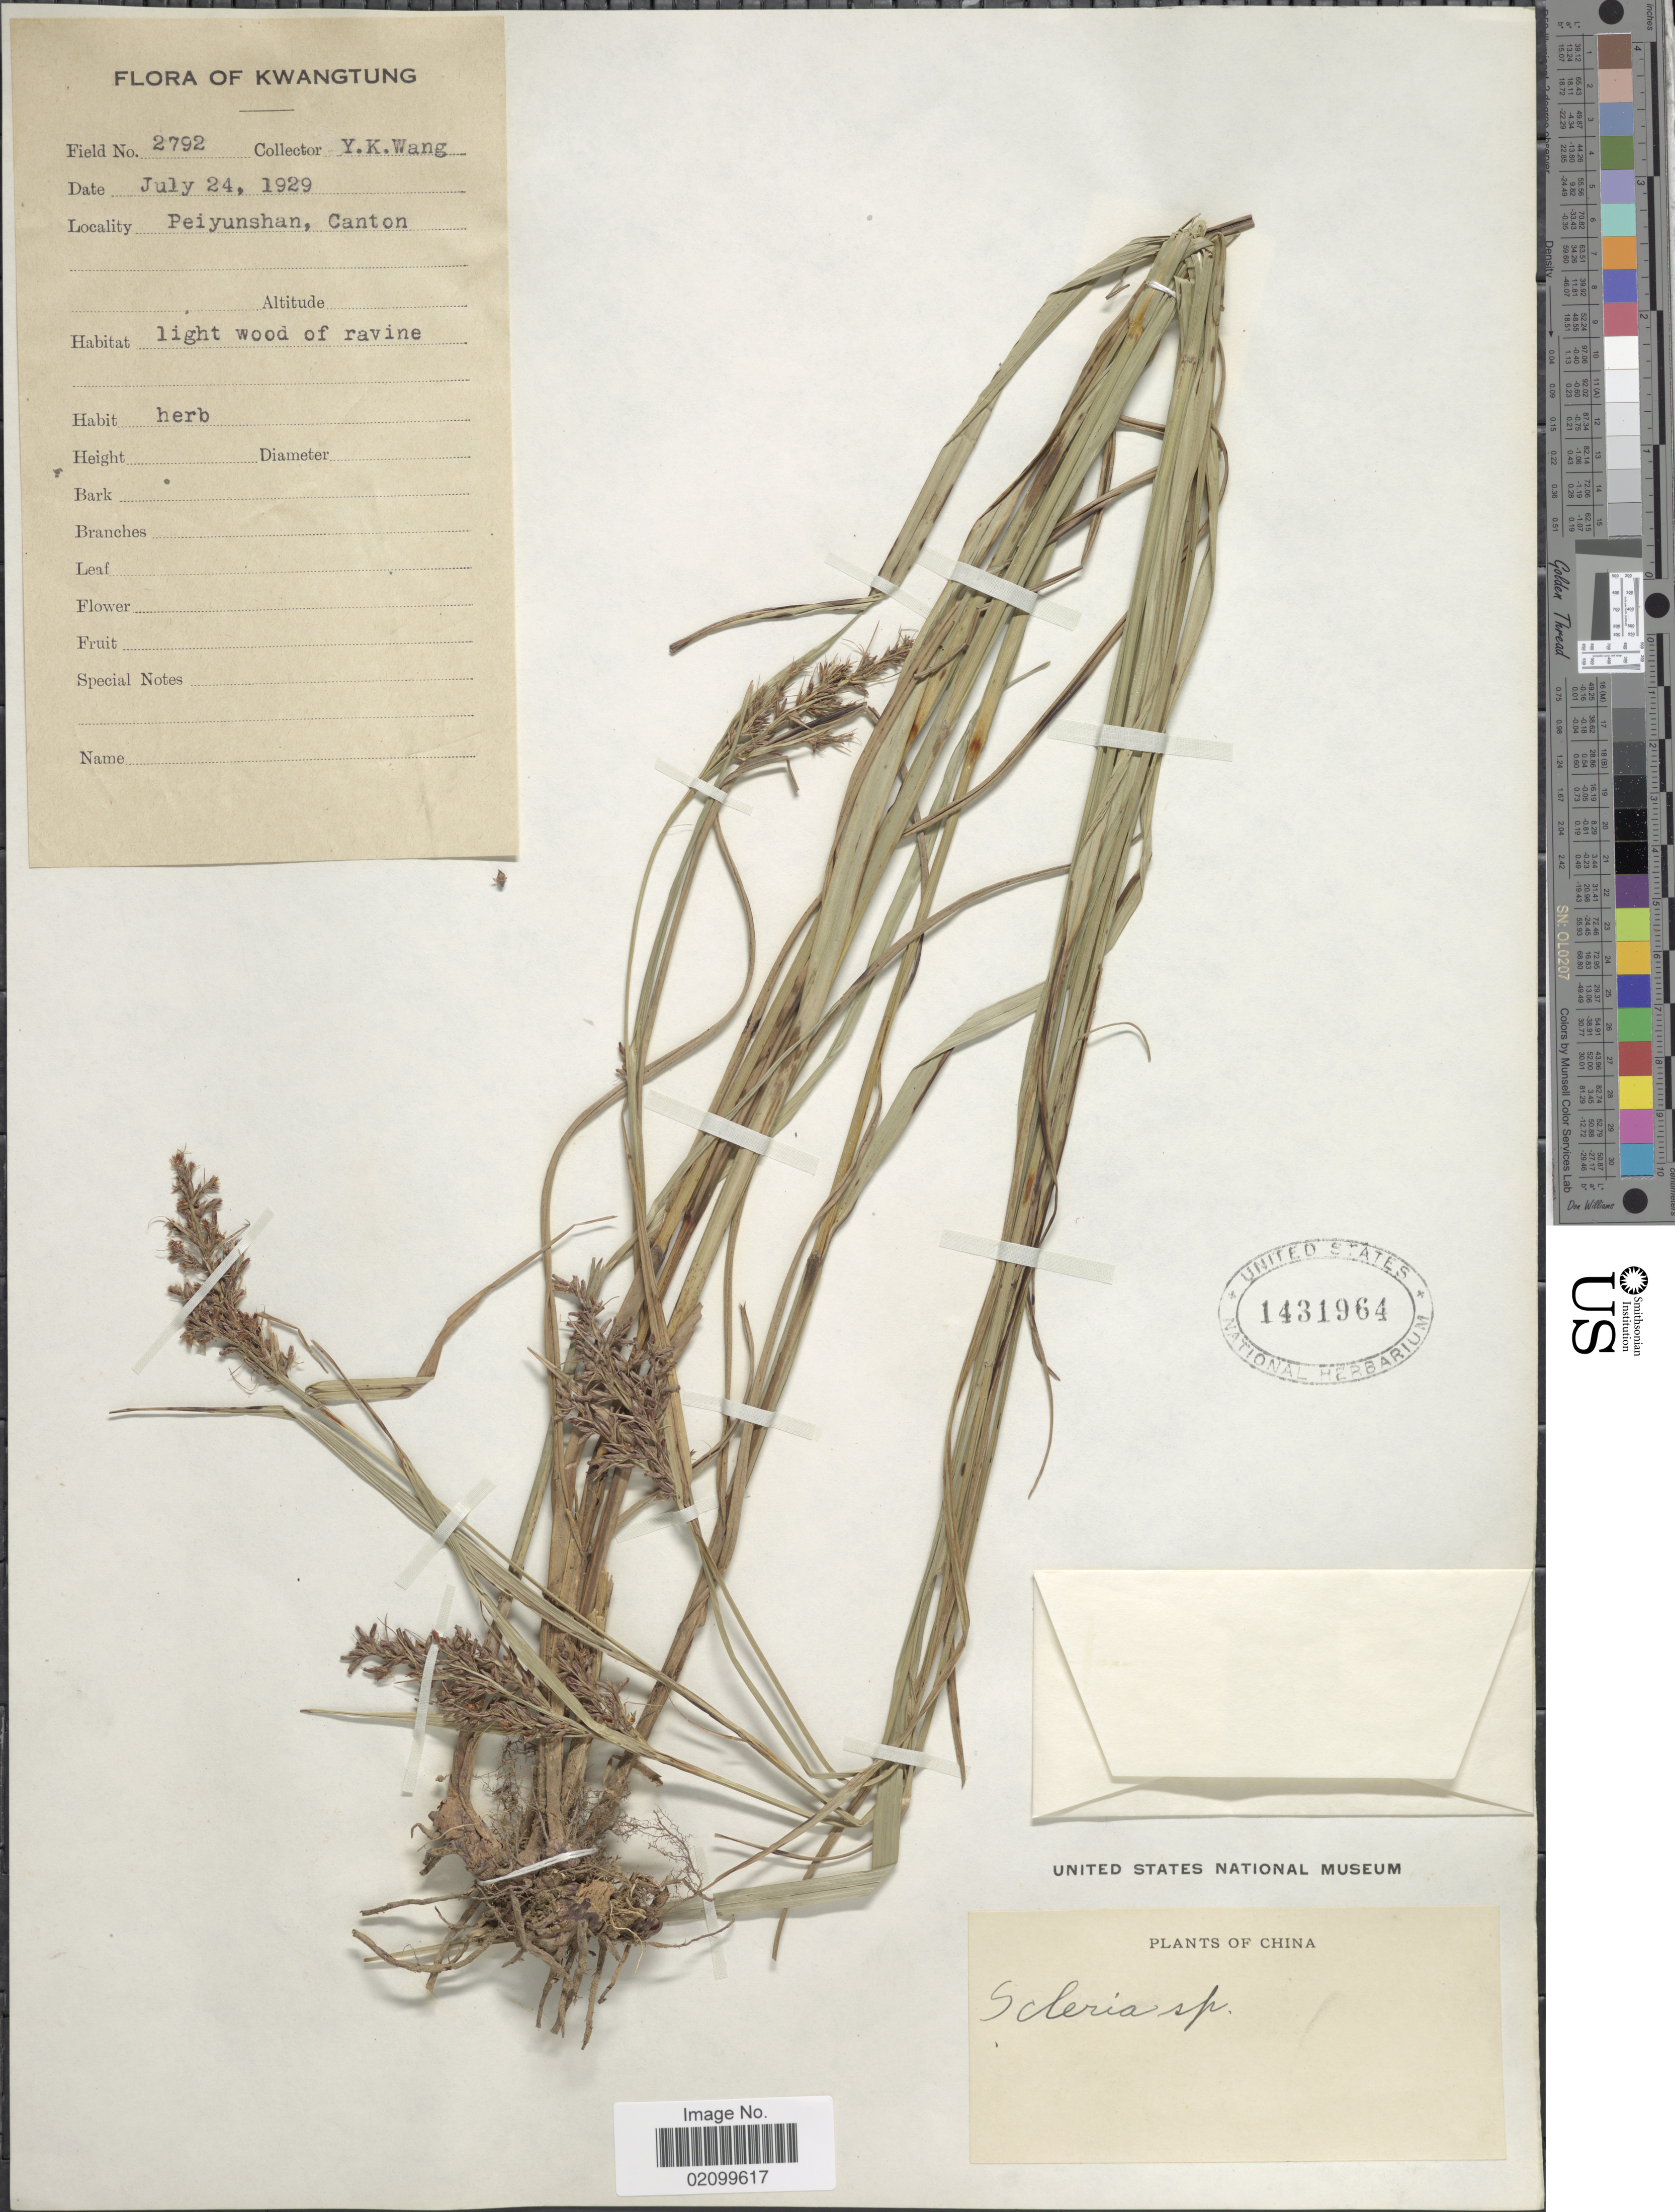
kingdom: Plantae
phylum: Tracheophyta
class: Liliopsida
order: Poales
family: Cyperaceae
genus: Scleria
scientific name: Scleria sp.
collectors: Y. Wang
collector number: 2792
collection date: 1929-07-24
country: China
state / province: Guangdong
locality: Kwangtung, Peiyunshan, Canton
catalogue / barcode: US 1431964